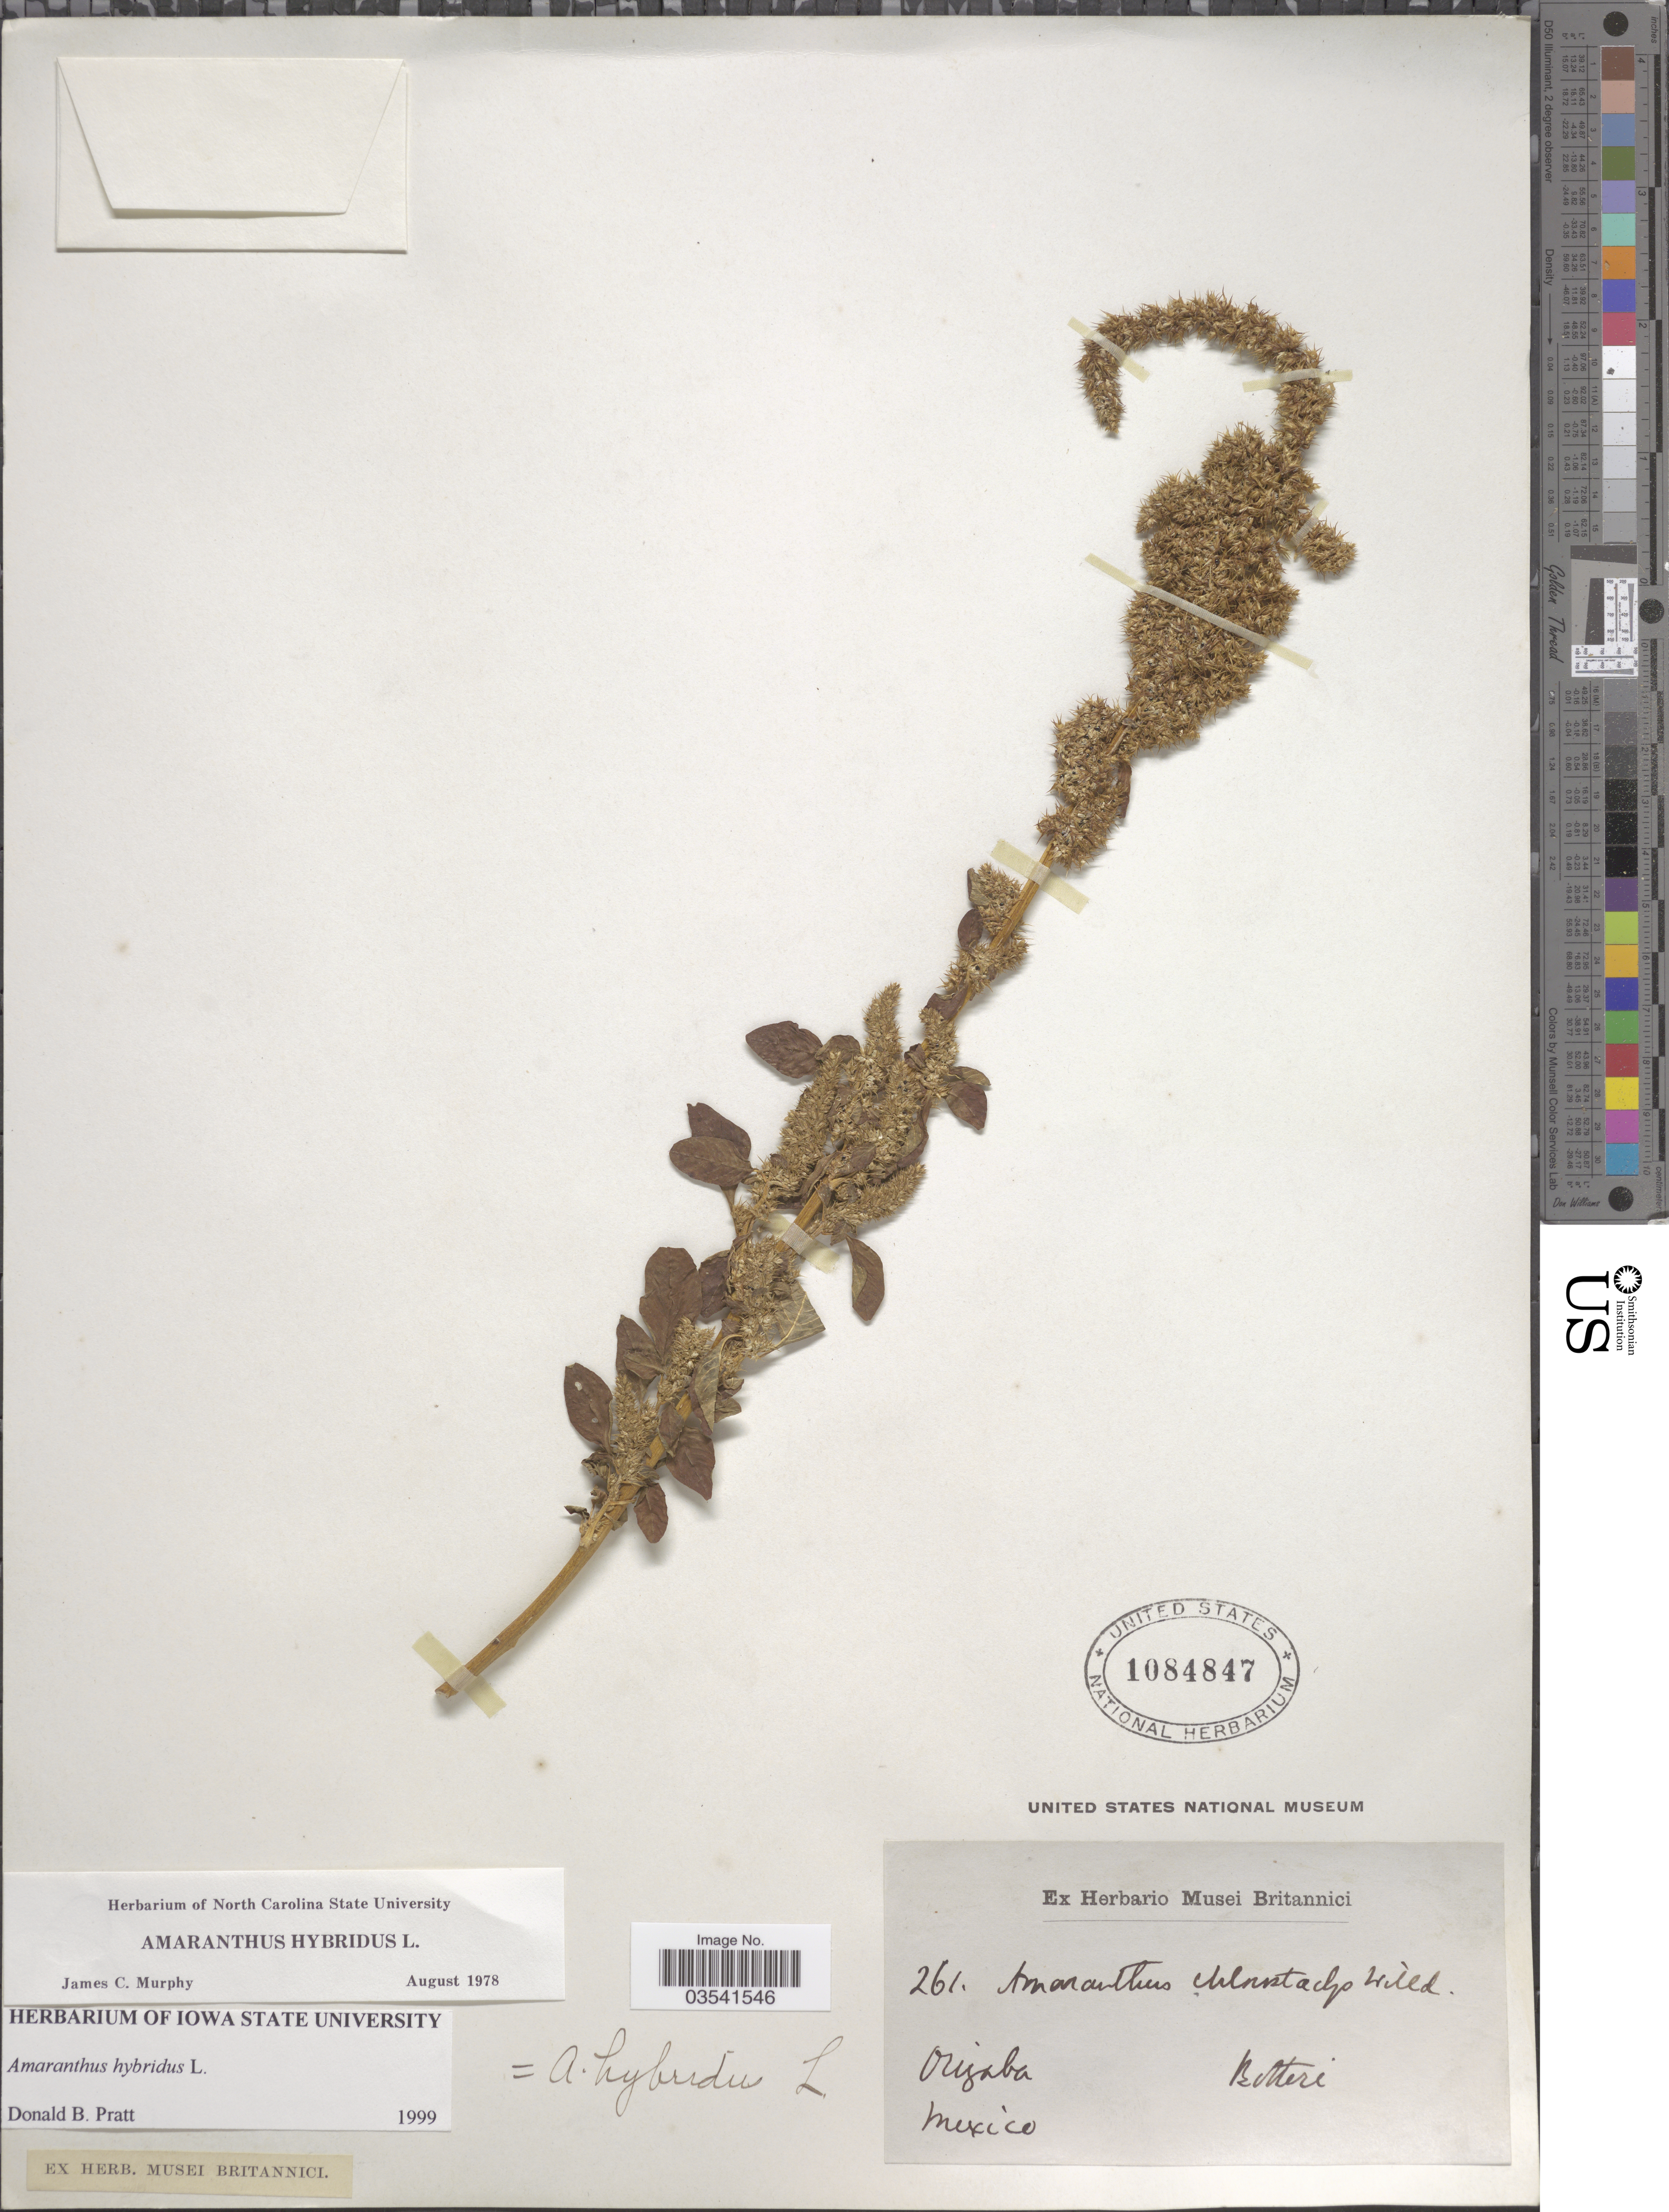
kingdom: Plantae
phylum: Tracheophyta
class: Magnoliopsida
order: Caryophyllales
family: Amaranthaceae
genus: Amaranthus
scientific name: Amaranthus hybridus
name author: L.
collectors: ex herb. Musei Britannici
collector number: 261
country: Mexico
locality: Orizaba. Botteri.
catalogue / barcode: US 1084847